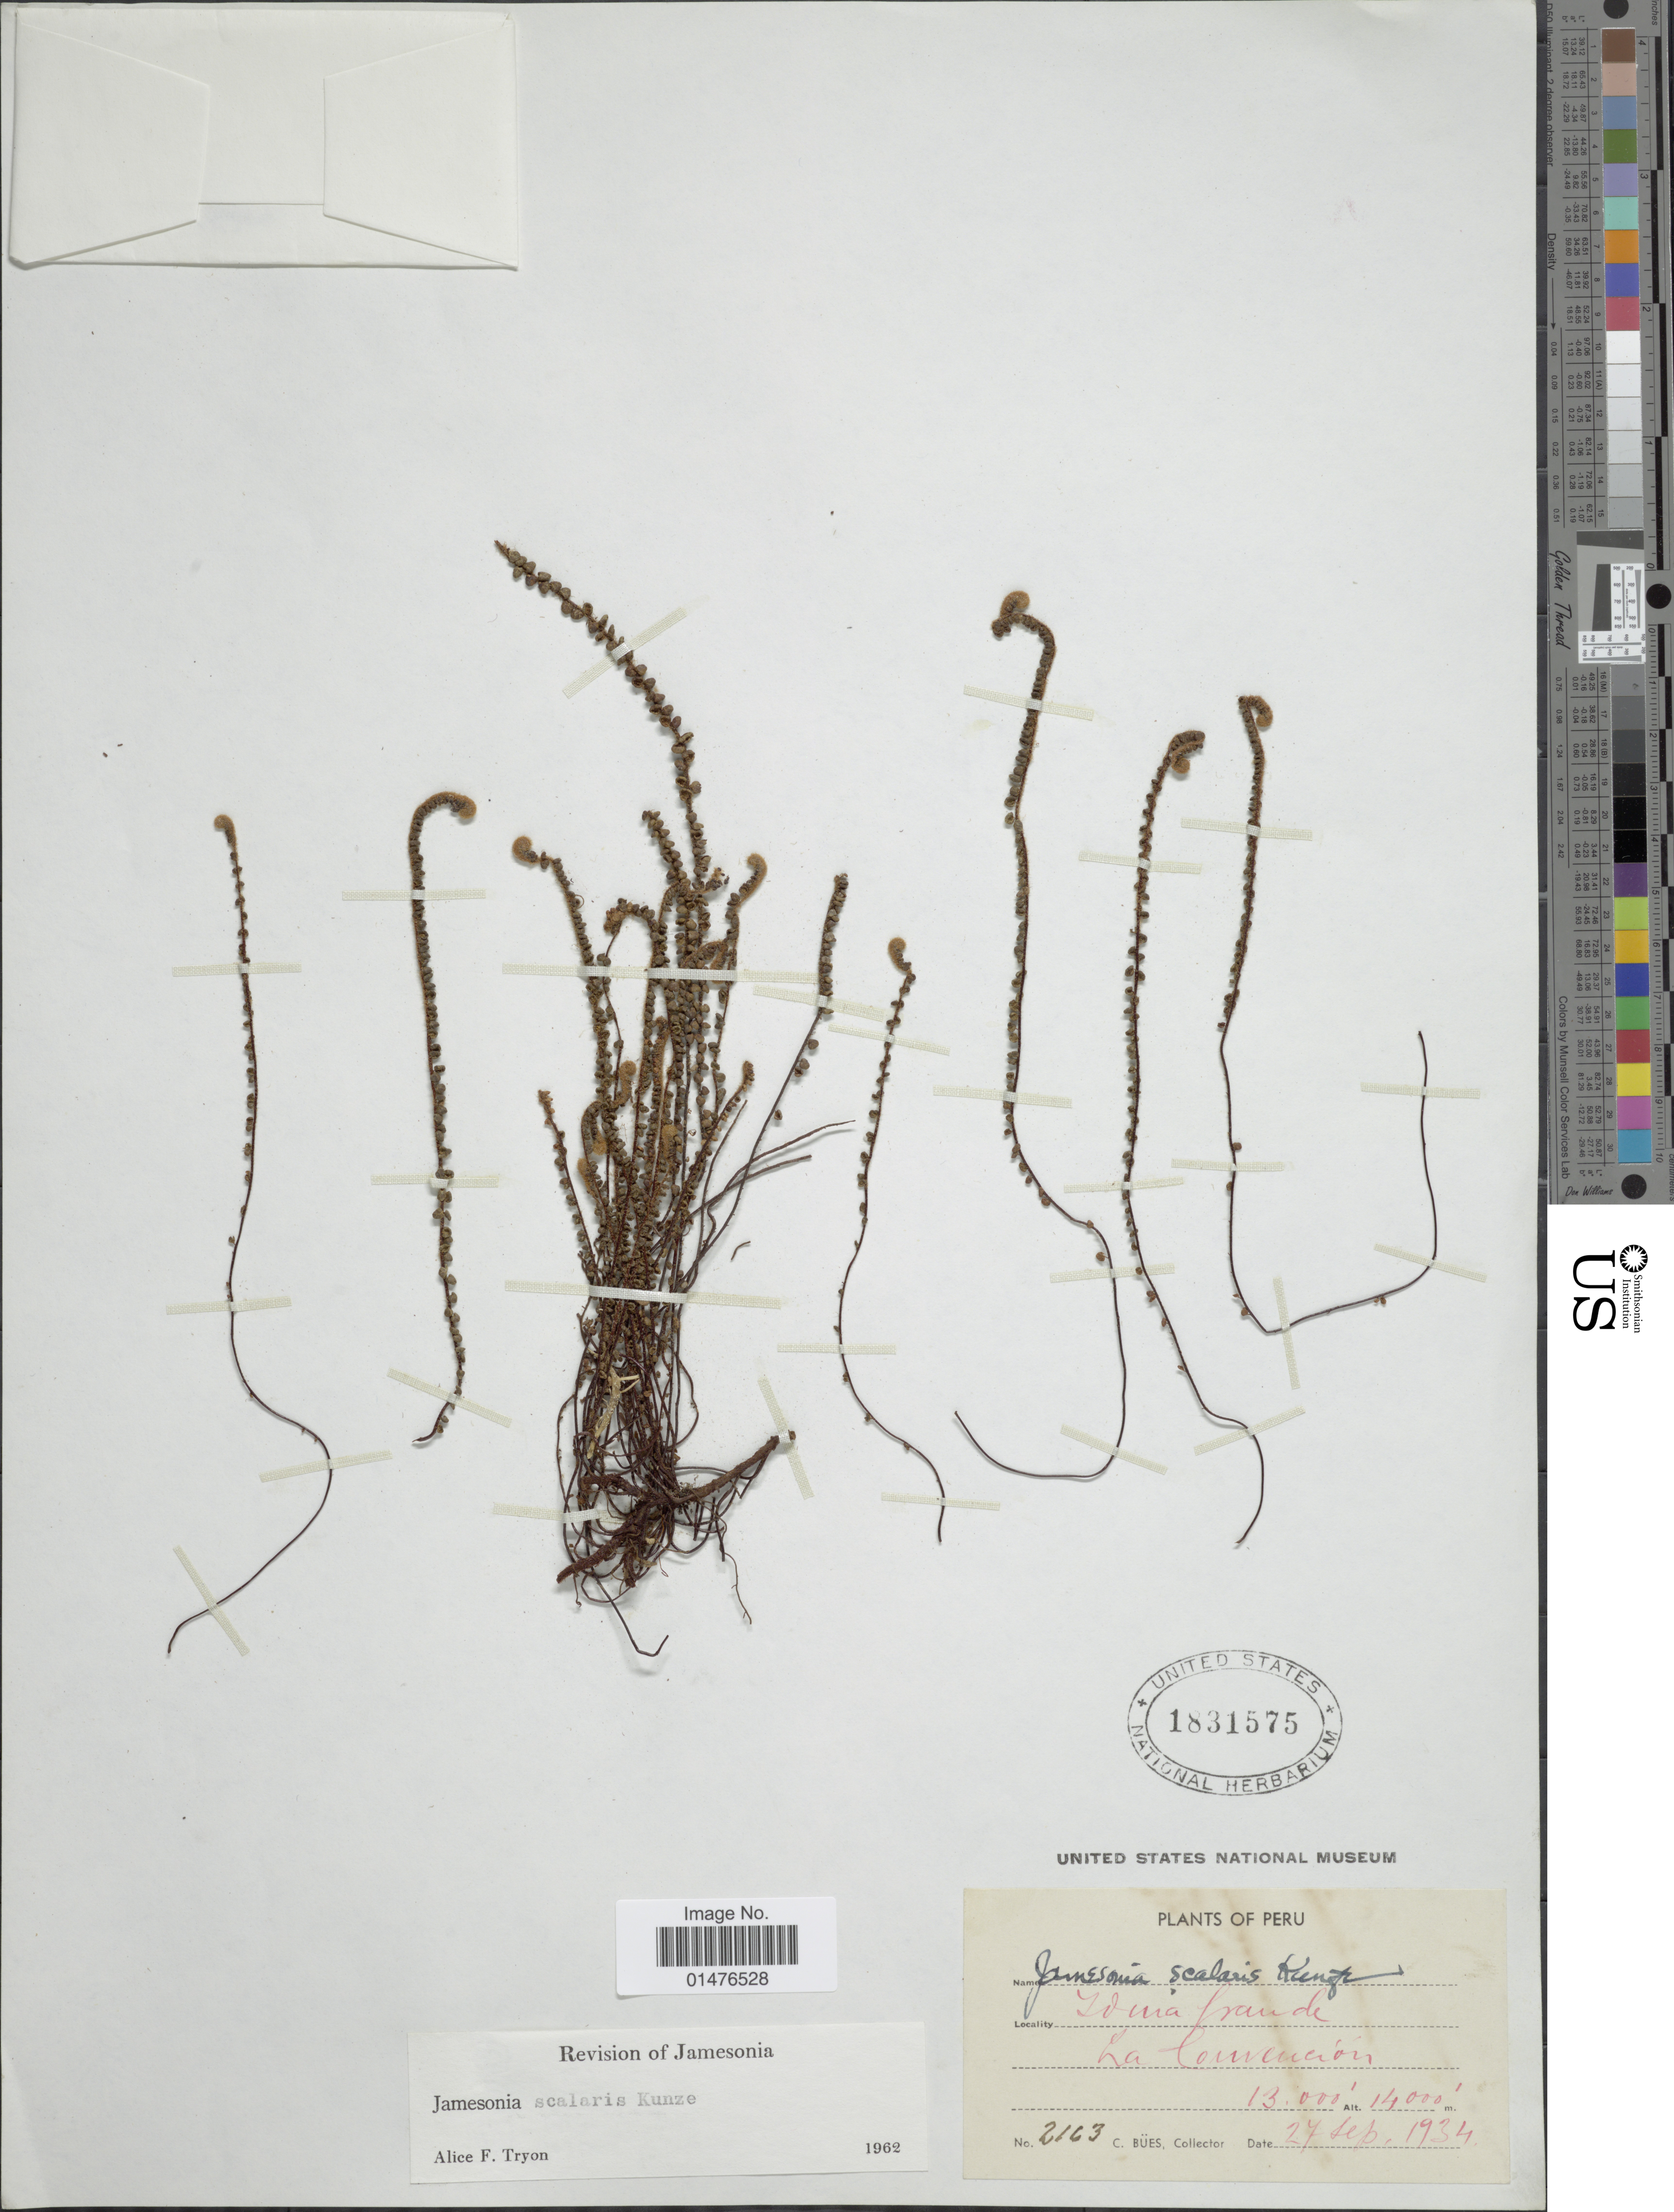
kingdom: Plantae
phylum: Tracheophyta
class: Polypodiopsida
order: Polypodiales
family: Pteridaceae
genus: Jamesonia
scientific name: Jamesonia scalaris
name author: Kunze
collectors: C. Bues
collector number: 2163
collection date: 1934-12-27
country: Peru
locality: Ioma Fraude. La Convención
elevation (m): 3962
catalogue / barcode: US 1831575